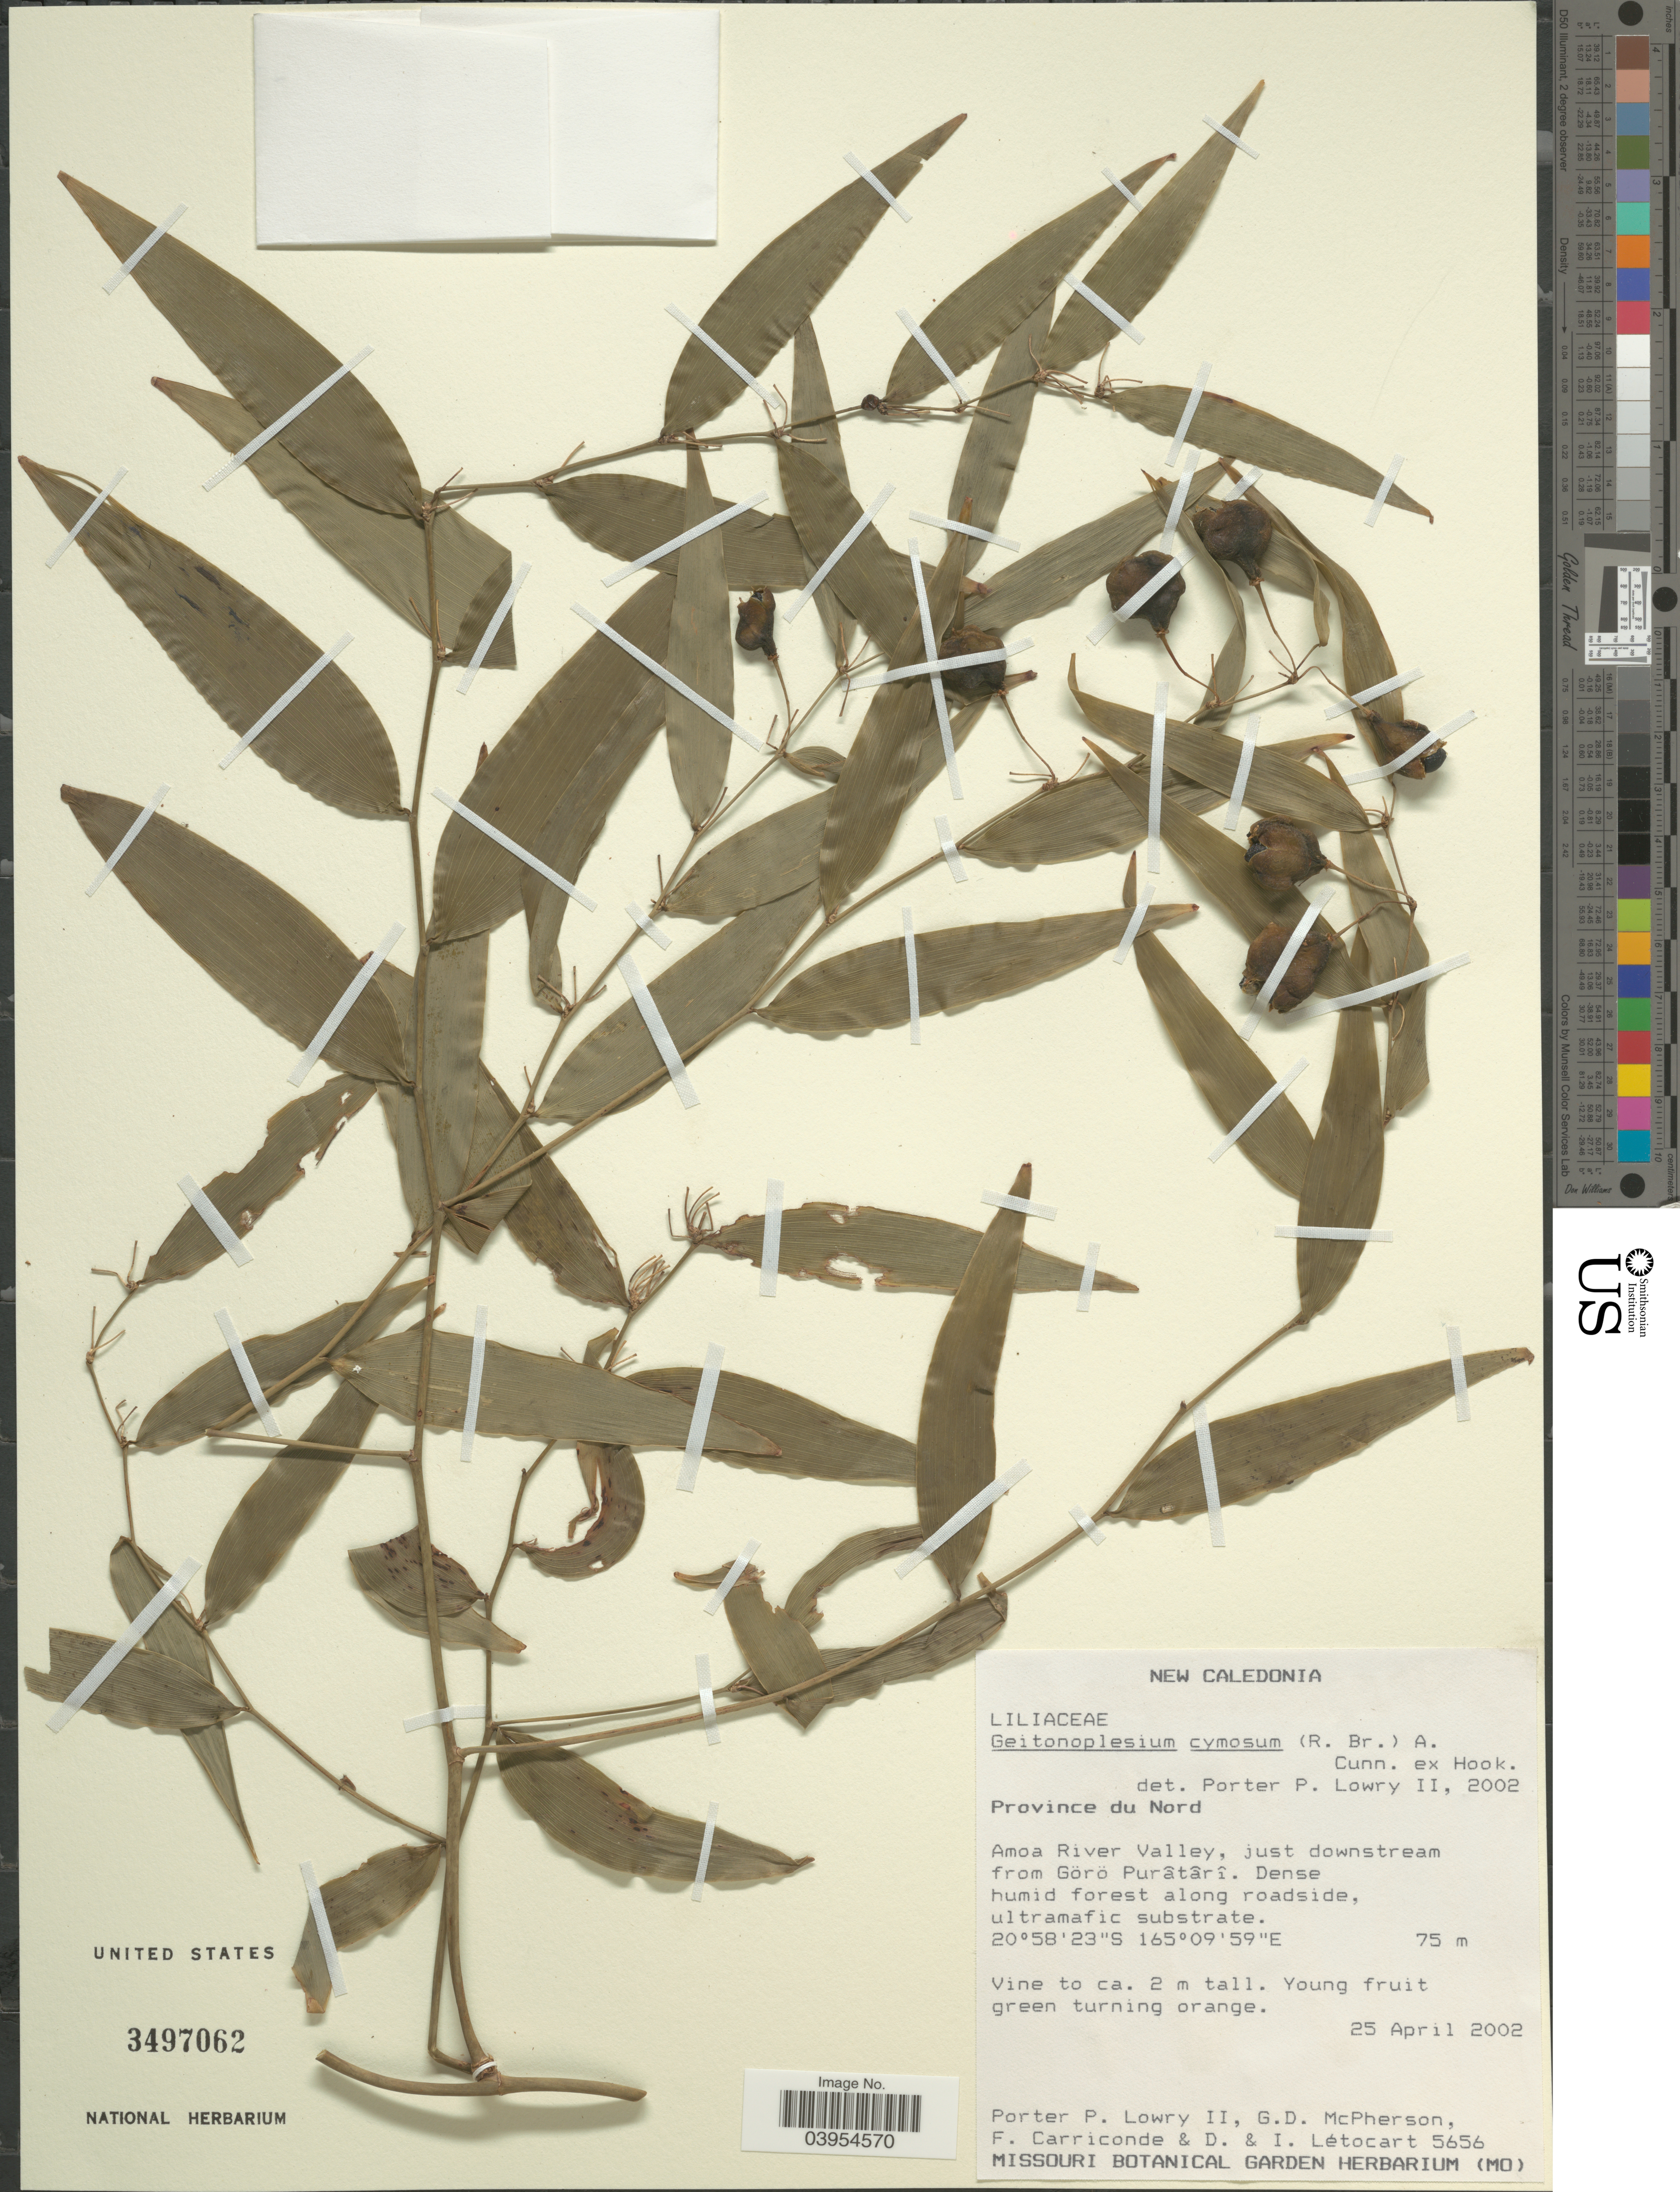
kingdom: Plantae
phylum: Tracheophyta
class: Liliopsida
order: Asparagales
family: Asphodelaceae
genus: Geitonoplesium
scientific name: Geitonoplesium cymosum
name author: (R. Br.) A. Cunn. ex Hook.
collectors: P. P. Lowry, G. D. McPherson, F. Carriconde, D. Letocart & I. Letocart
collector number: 5656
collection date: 2002-04-25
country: New Caledonia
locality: Province du Nord. Amoa River Valley, just downstream from Görö Puratarî.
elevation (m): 75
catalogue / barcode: US 3497062